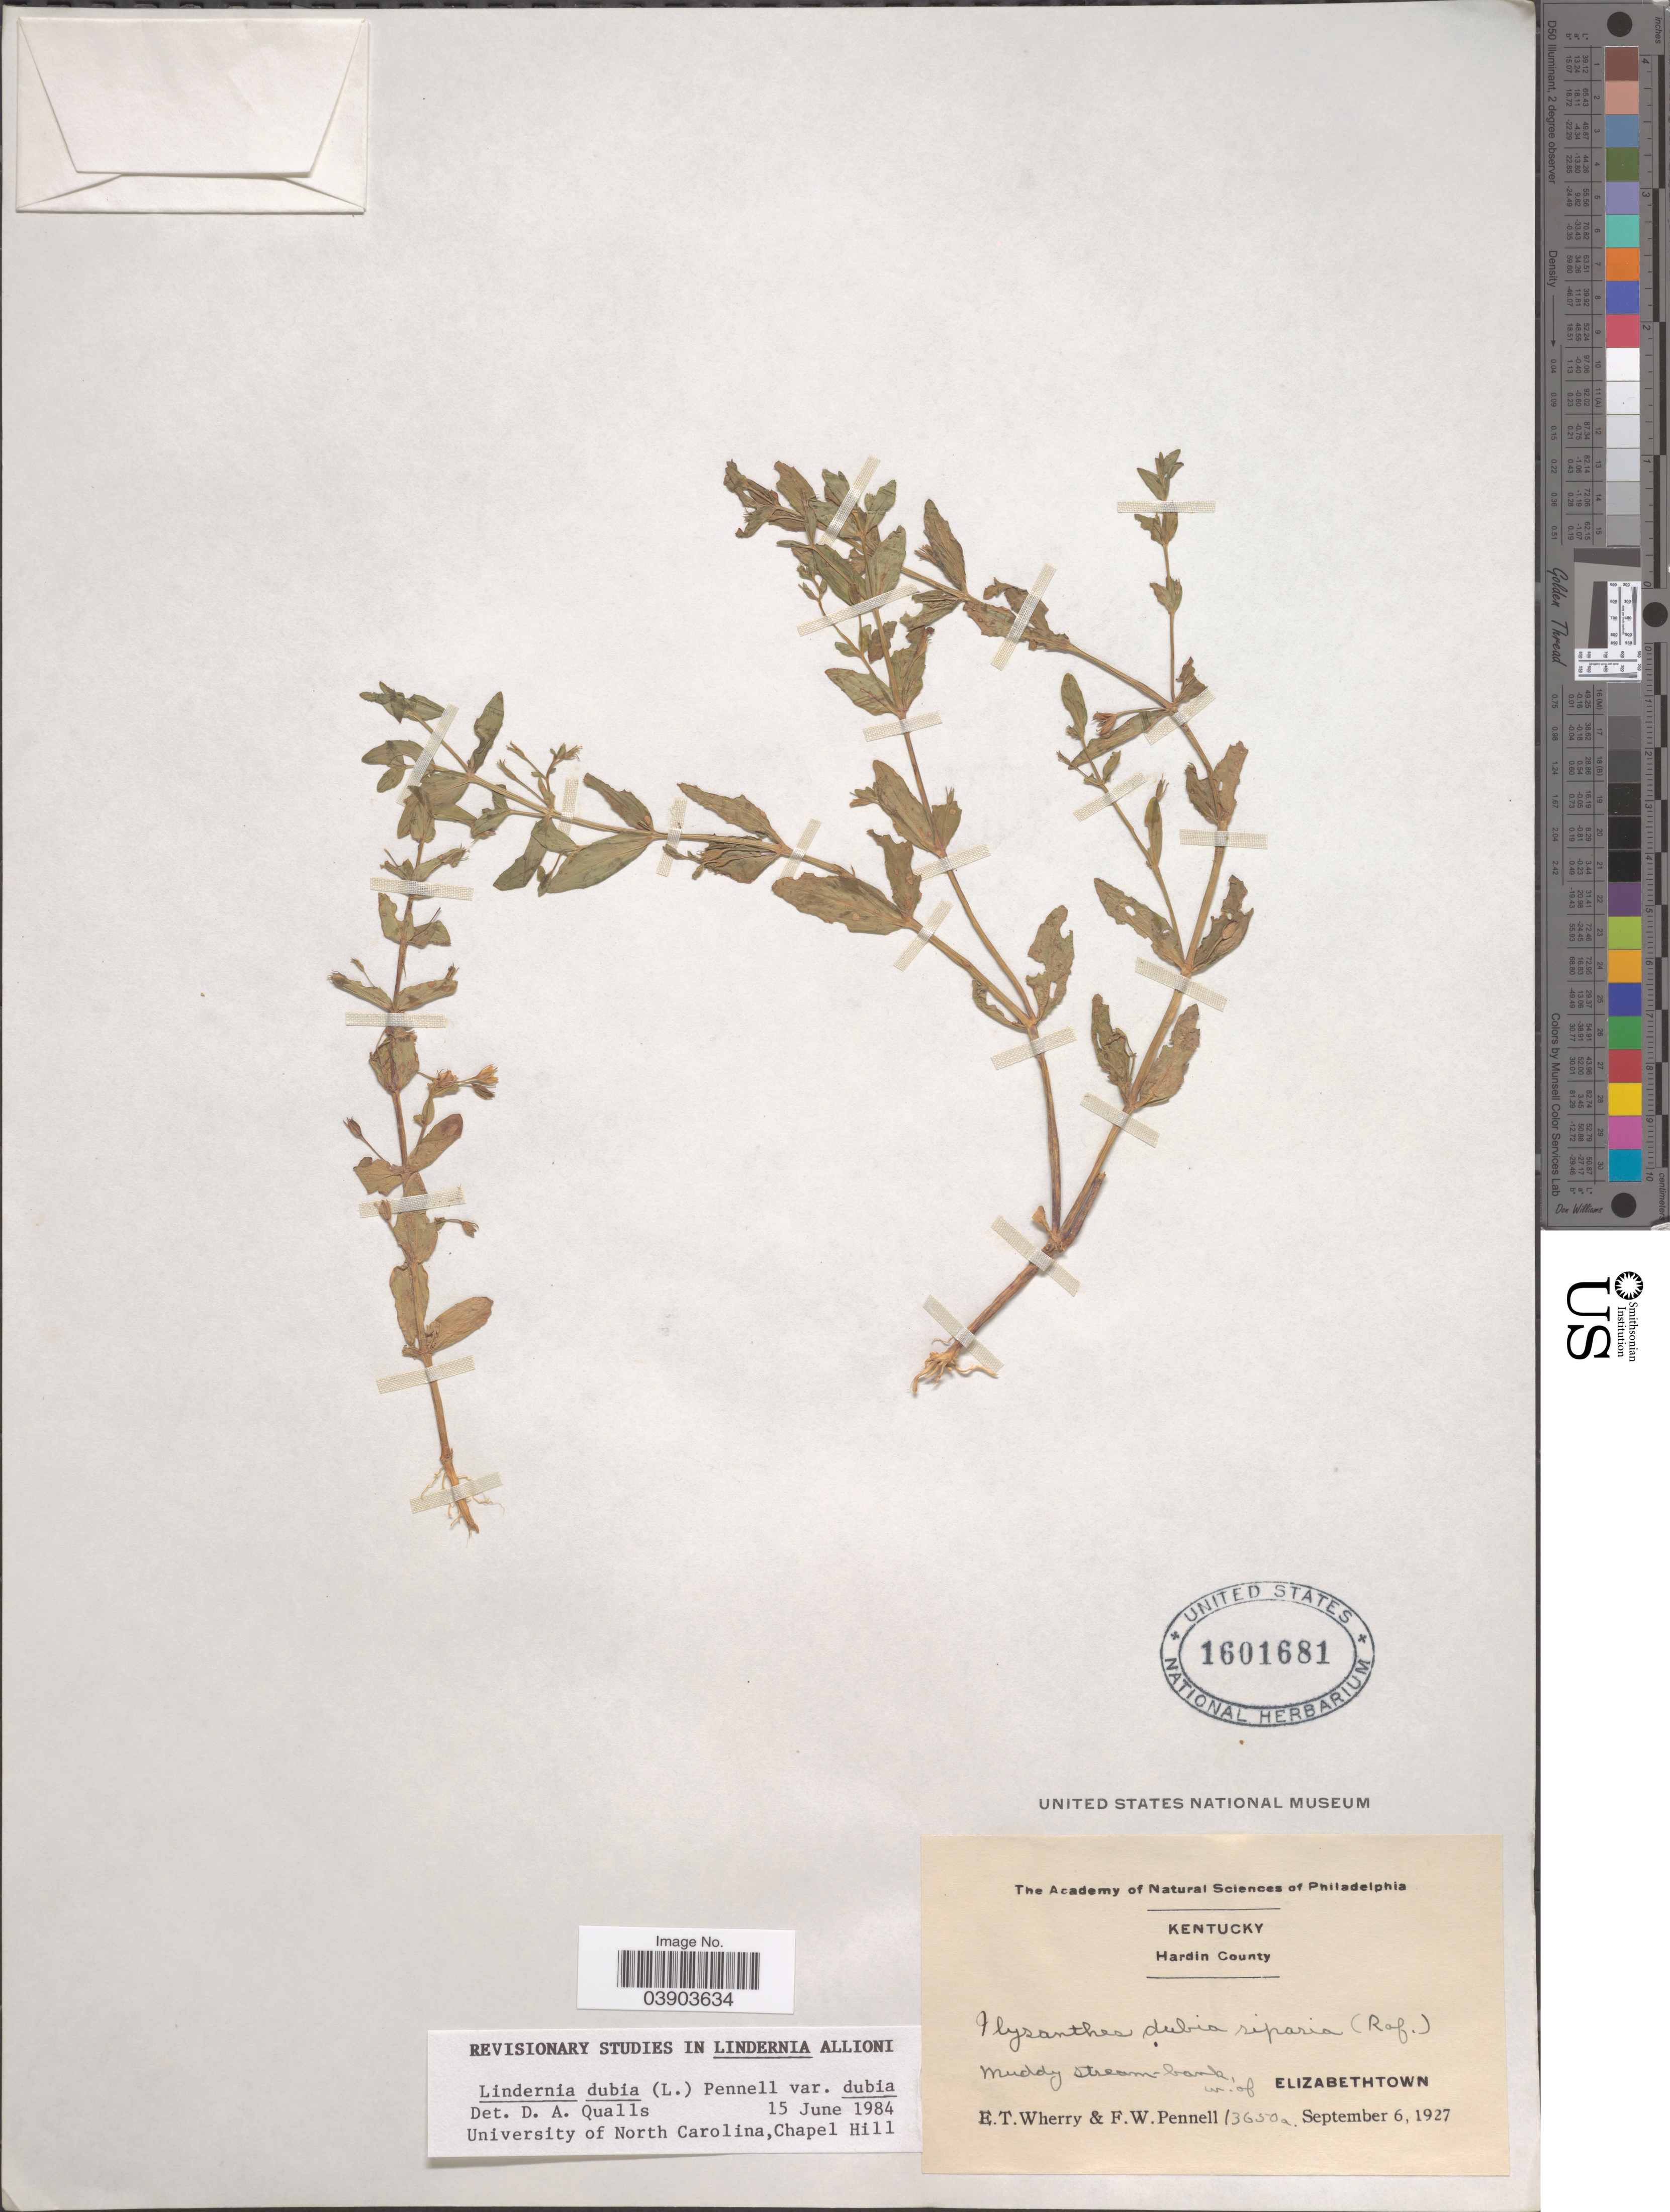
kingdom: Plantae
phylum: Tracheophyta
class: Magnoliopsida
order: Lamiales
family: Linderniaceae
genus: Lindernia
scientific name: Lindernia dubia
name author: (L.) Pennell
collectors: E. T. Wherry & F. W. Pennell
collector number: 13650a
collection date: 1927-09-06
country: United States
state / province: Kentucky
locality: Hardin County. W. of Elizabethtown.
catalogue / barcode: US 1601681